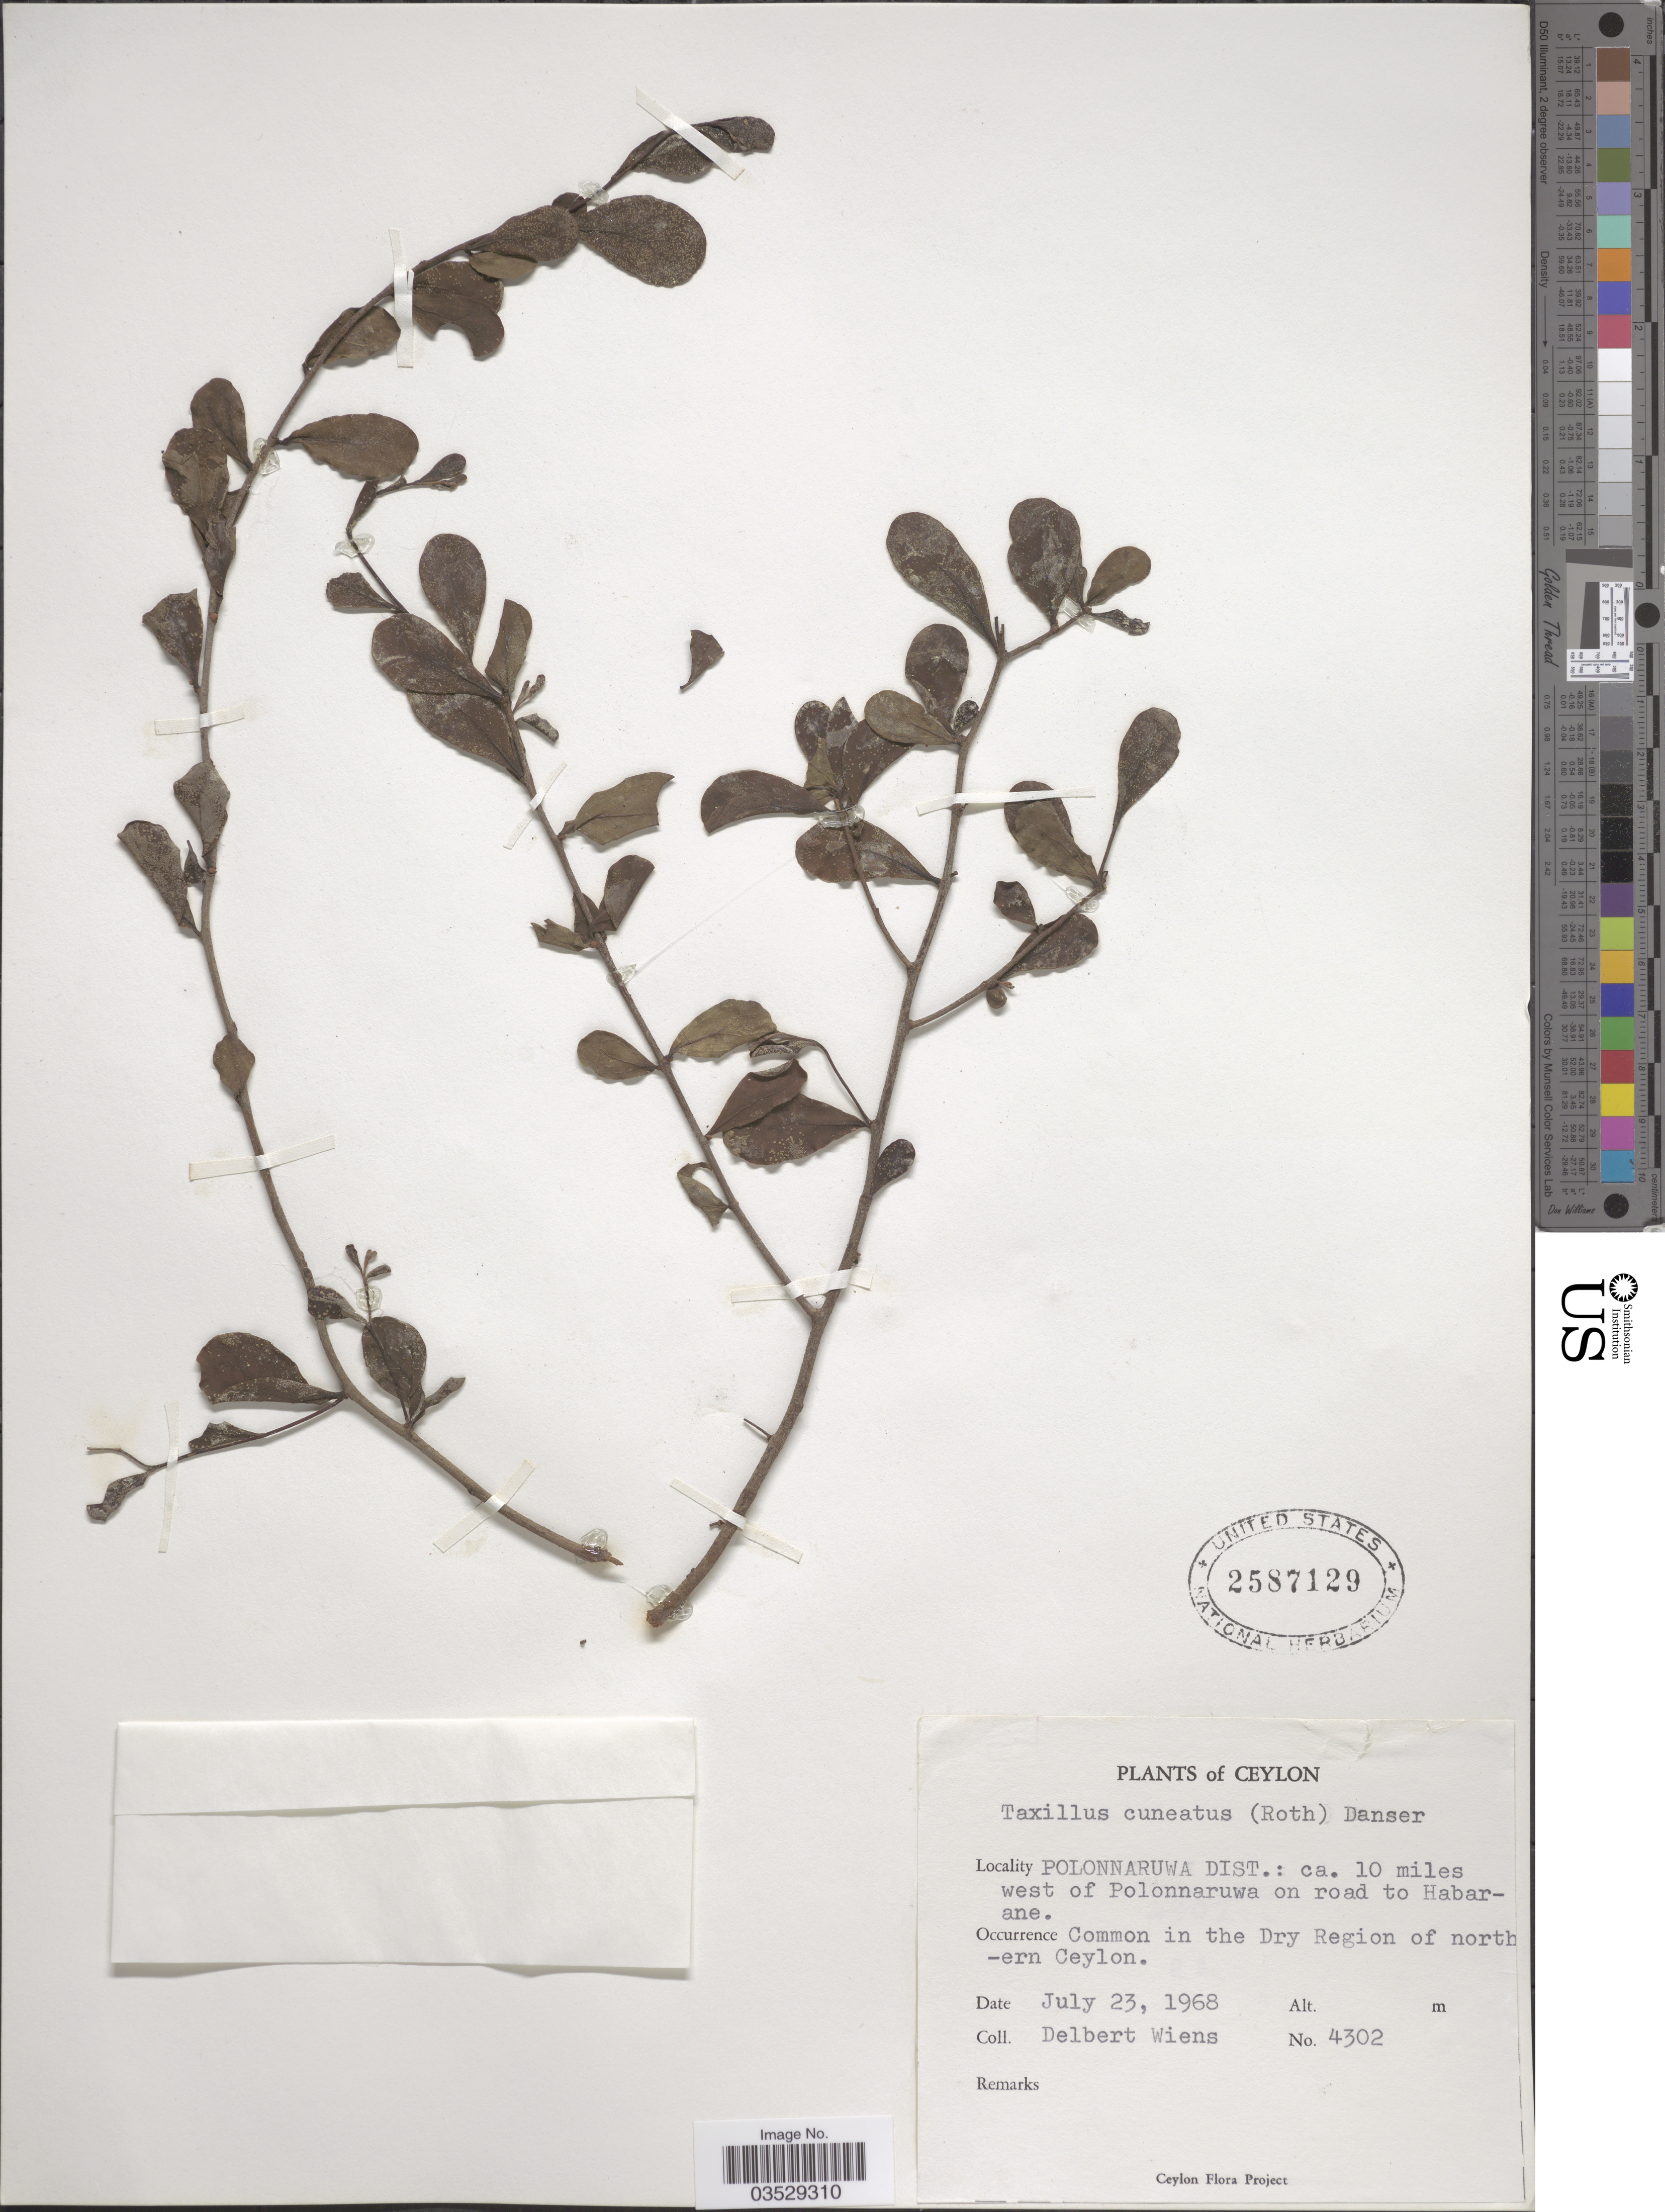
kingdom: Plantae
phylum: Tracheophyta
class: Magnoliopsida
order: Santalales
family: Loranthaceae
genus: Taxillus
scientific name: Taxillus cuneatus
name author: Danser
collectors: D. Wiens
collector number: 4302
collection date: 1968-07-23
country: Sri Lanka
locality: Ceylon. Polonnaruwa Dist.: ca, 10 miles west of Polonnaruwa on road to Habarane. Common in the Dry Region of northern Ceylon.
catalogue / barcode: US 2587129